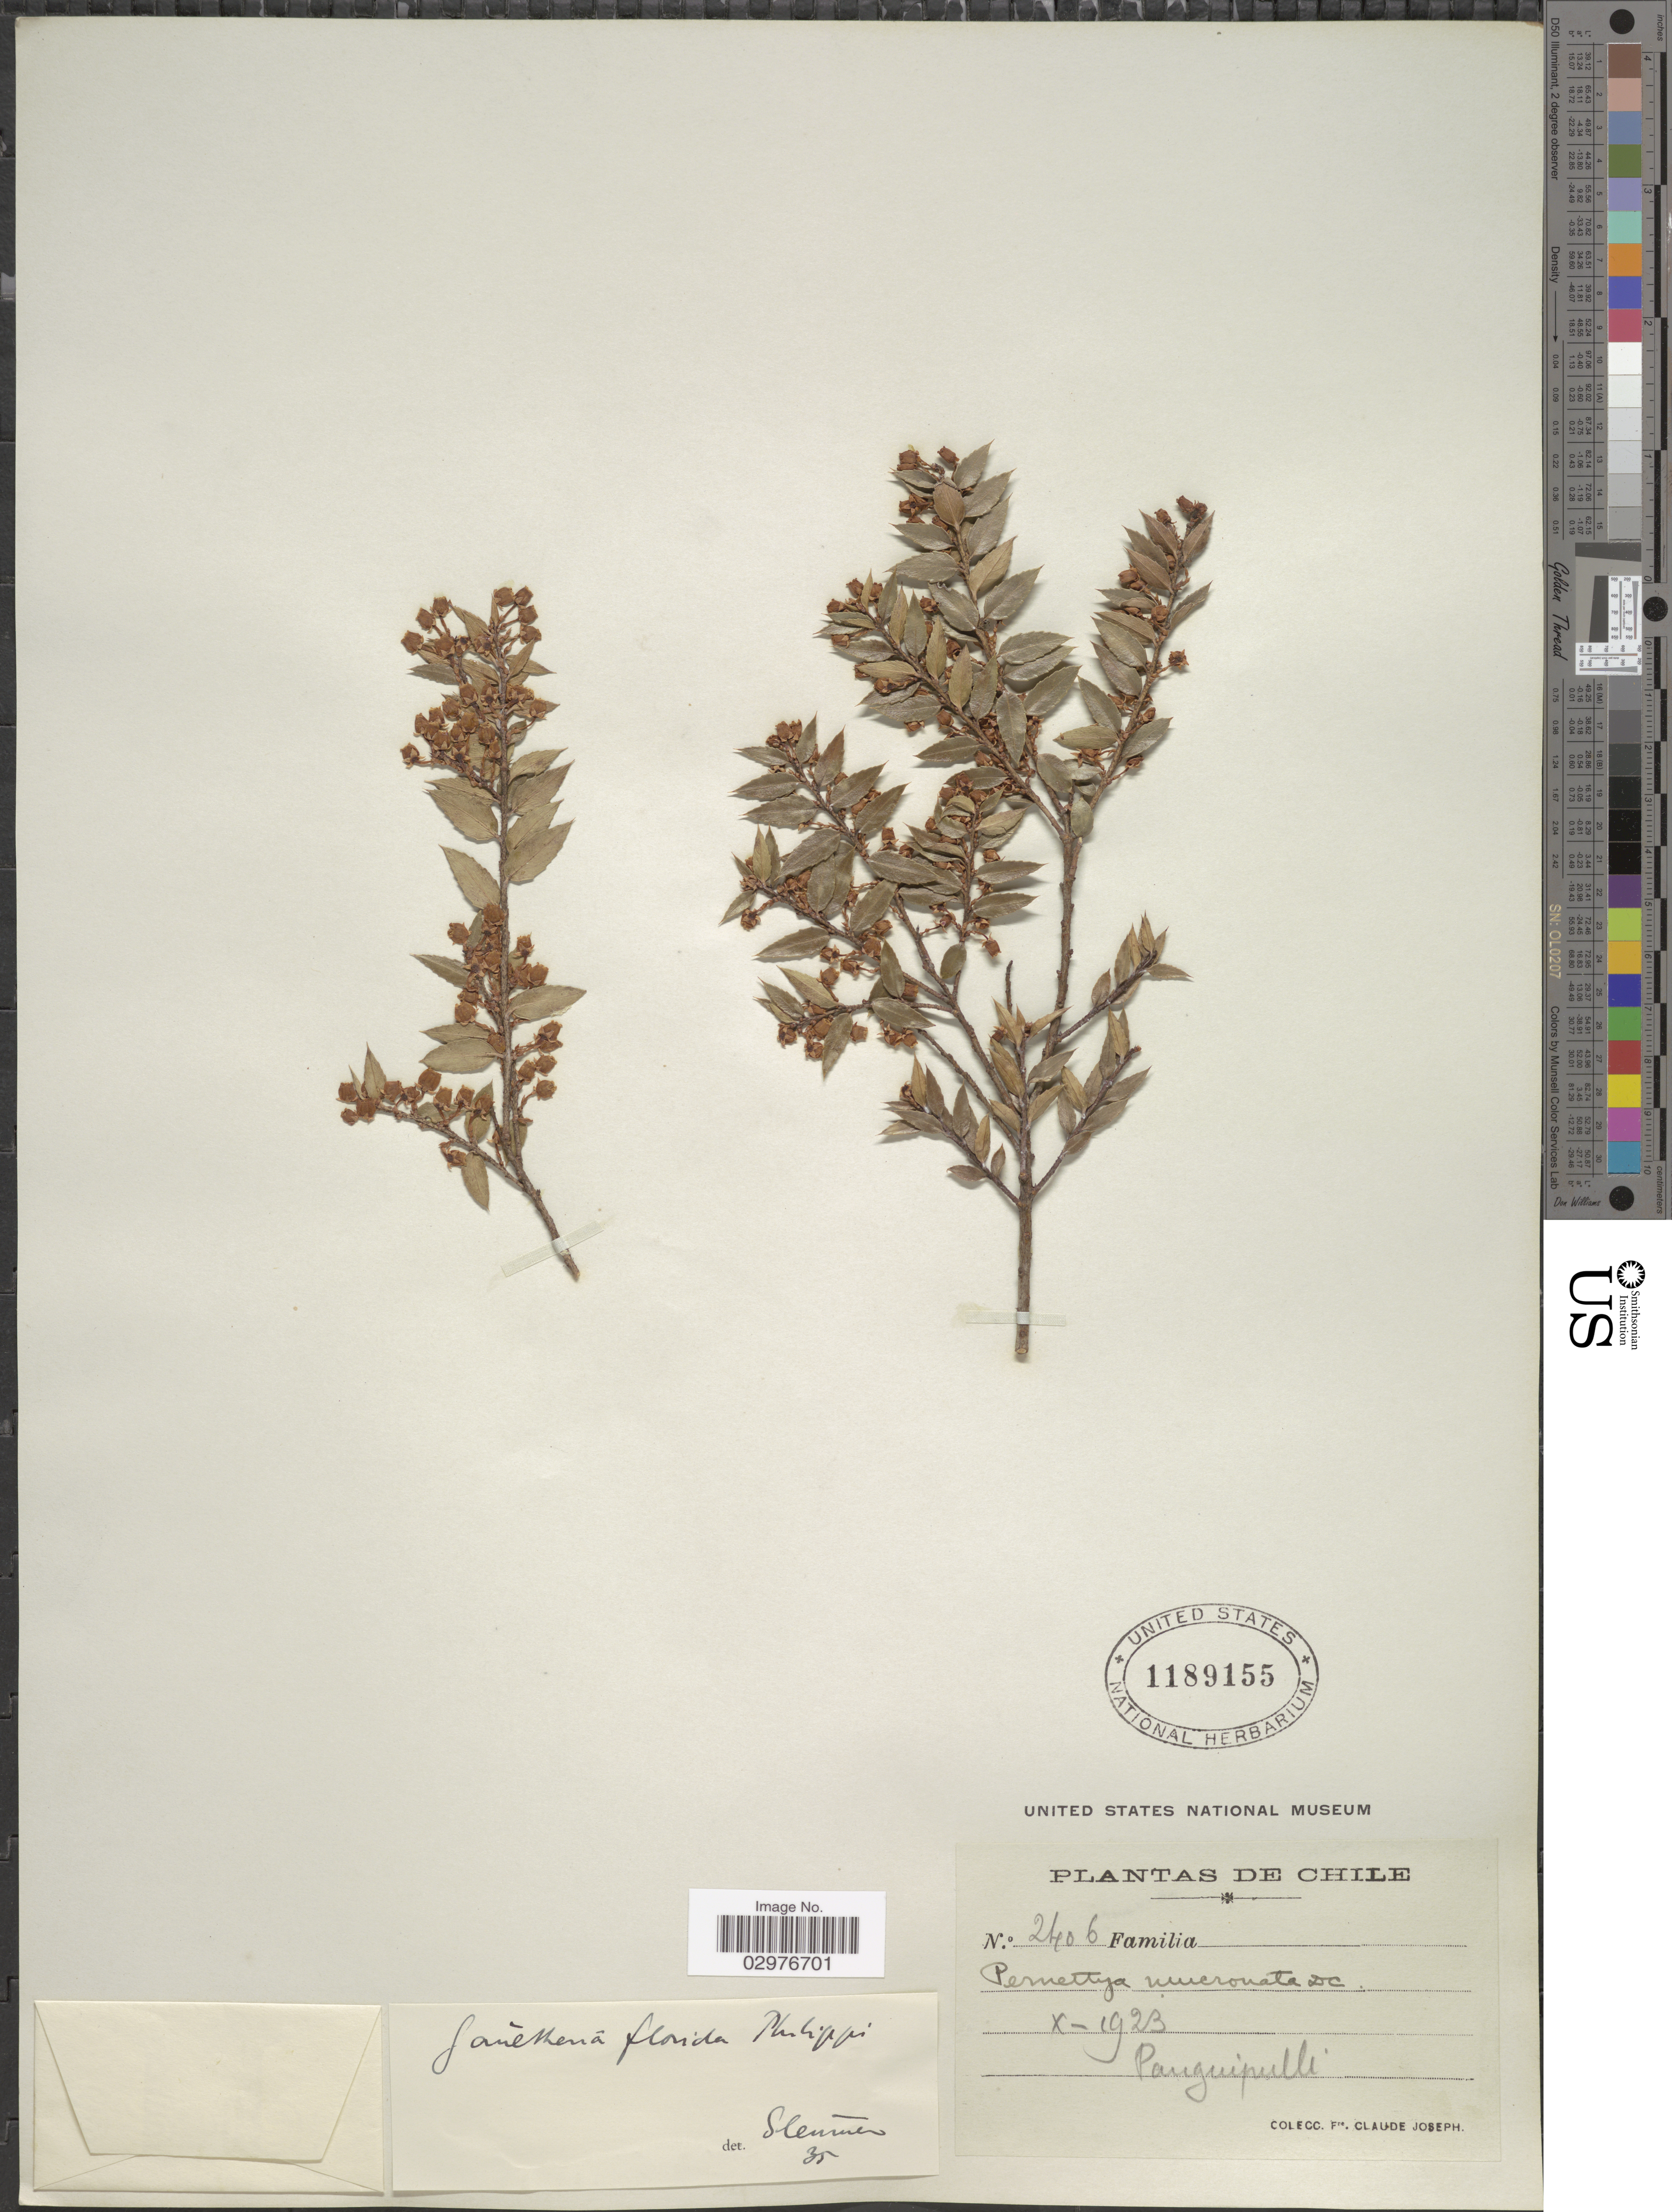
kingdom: Plantae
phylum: Tracheophyta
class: Magnoliopsida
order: Ericales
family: Ericaceae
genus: Gaultheria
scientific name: Gaultheria phillyreifolia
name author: (Pers.) Sleumer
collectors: Bro. Claude-Joseph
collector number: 2406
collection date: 1923-10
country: Chile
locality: Panguipulli.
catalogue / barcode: US 1189155